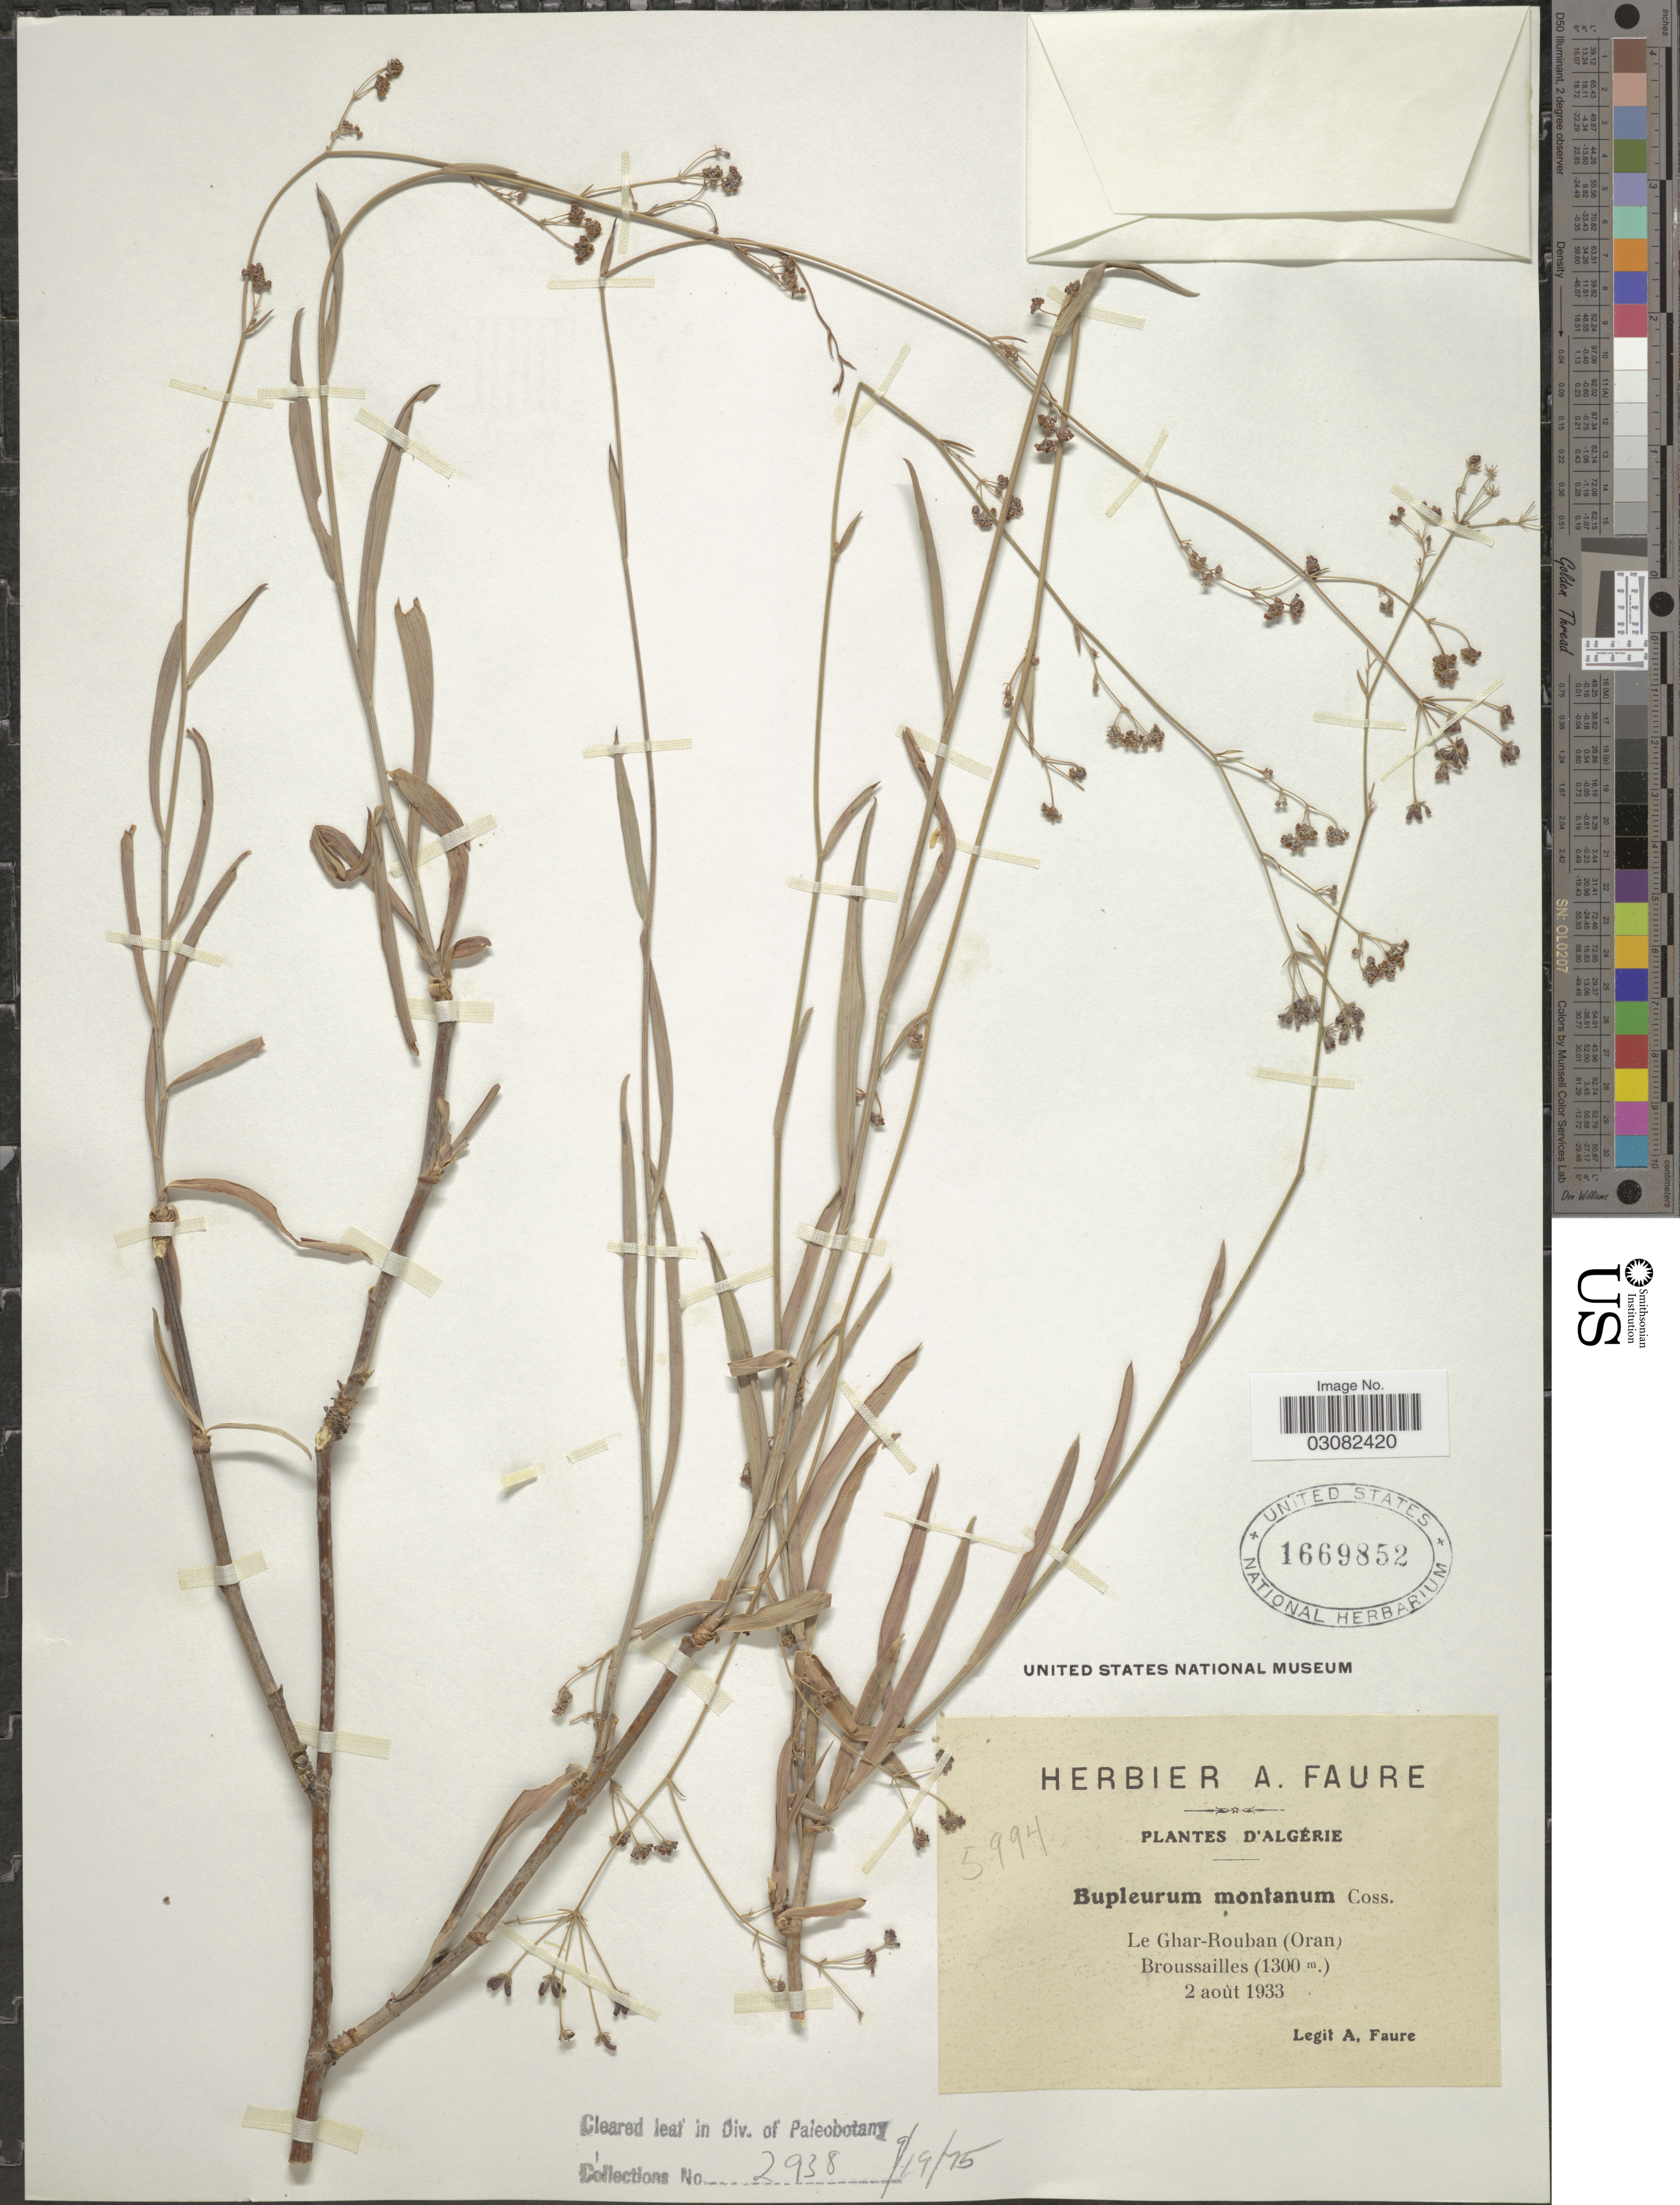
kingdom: Plantae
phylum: Tracheophyta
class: Magnoliopsida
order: Apiales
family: Apiaceae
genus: Bupleurum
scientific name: Bupleurum montanum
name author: Coss. & Durieu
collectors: A. Faure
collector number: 5994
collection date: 1933-08-02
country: Algeria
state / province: Oran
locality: Le Ghar-Rouban. Broussailles.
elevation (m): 1300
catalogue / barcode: US 1669852